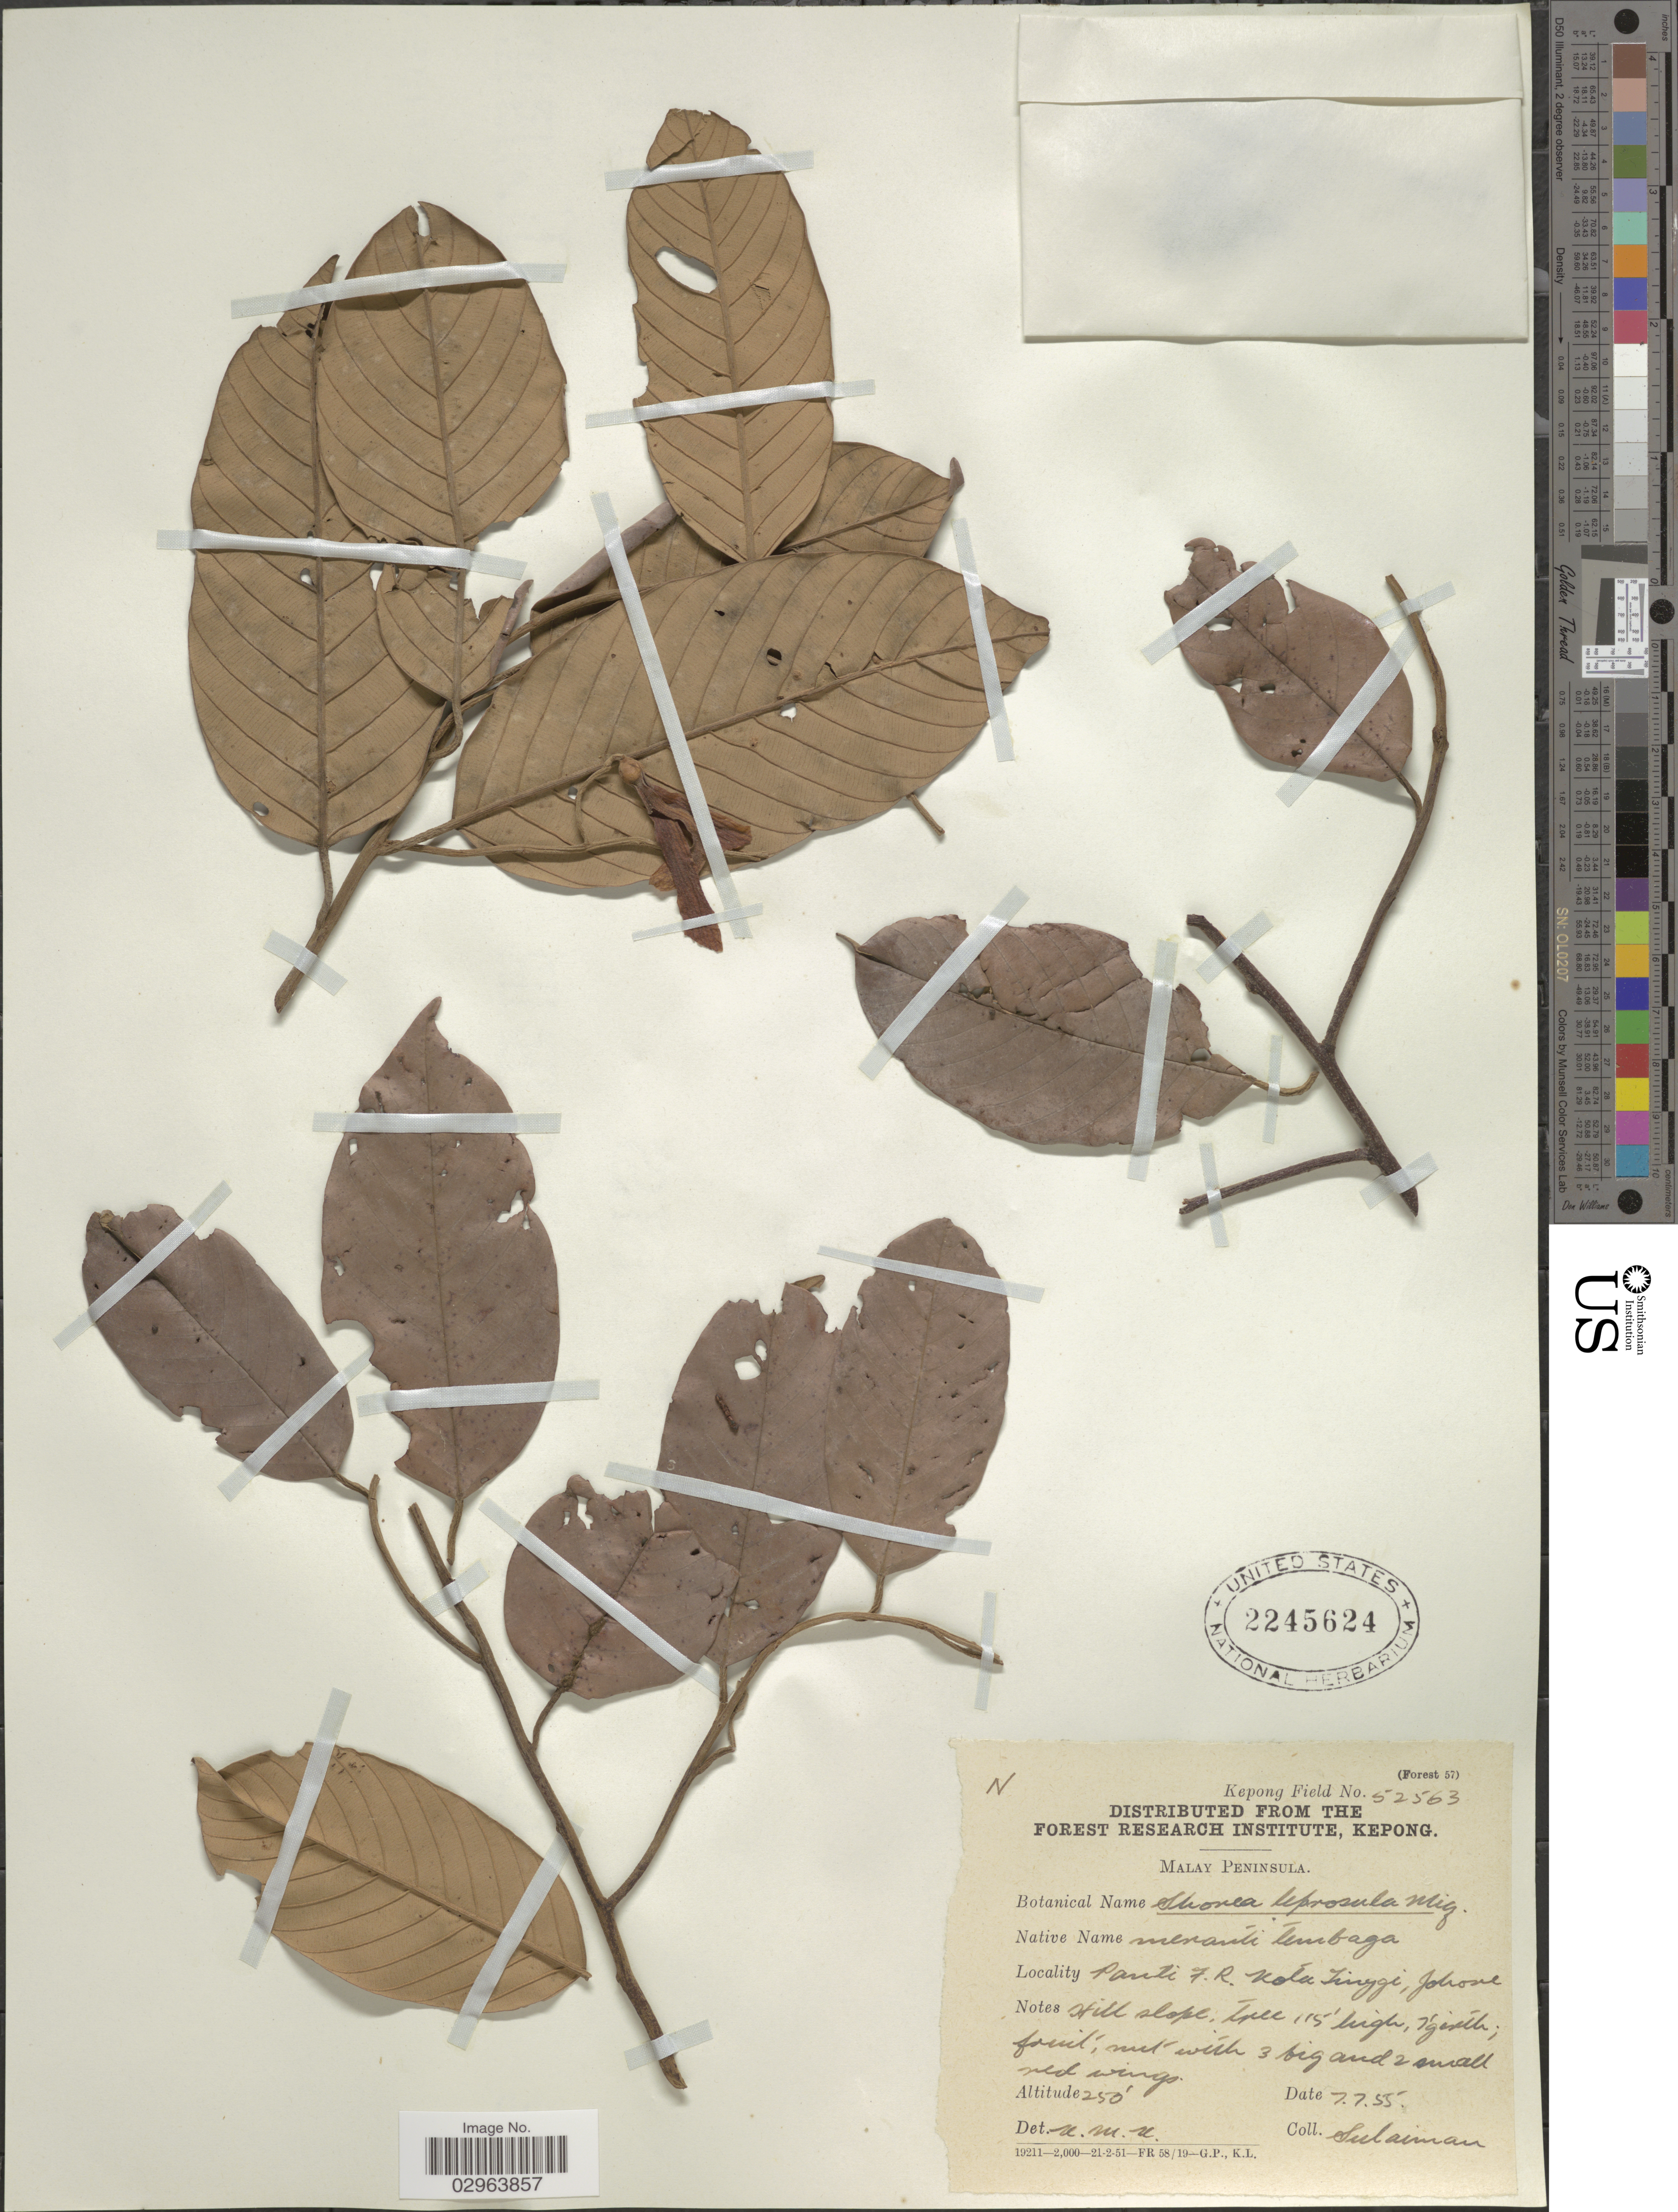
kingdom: Plantae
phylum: Tracheophyta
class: Magnoliopsida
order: Malvales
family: Dipterocarpaceae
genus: Rubroshorea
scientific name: Rubroshorea leprosula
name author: (Miq.) P.S. Ashton & J. Heck.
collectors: Sulaiman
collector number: Kepong Field 52563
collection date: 1955-07-07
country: Malaysia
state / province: Johor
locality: Malay Peninsula, Panti F. R. Kota Tinggi, Johore.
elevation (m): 76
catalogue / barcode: US 2245624